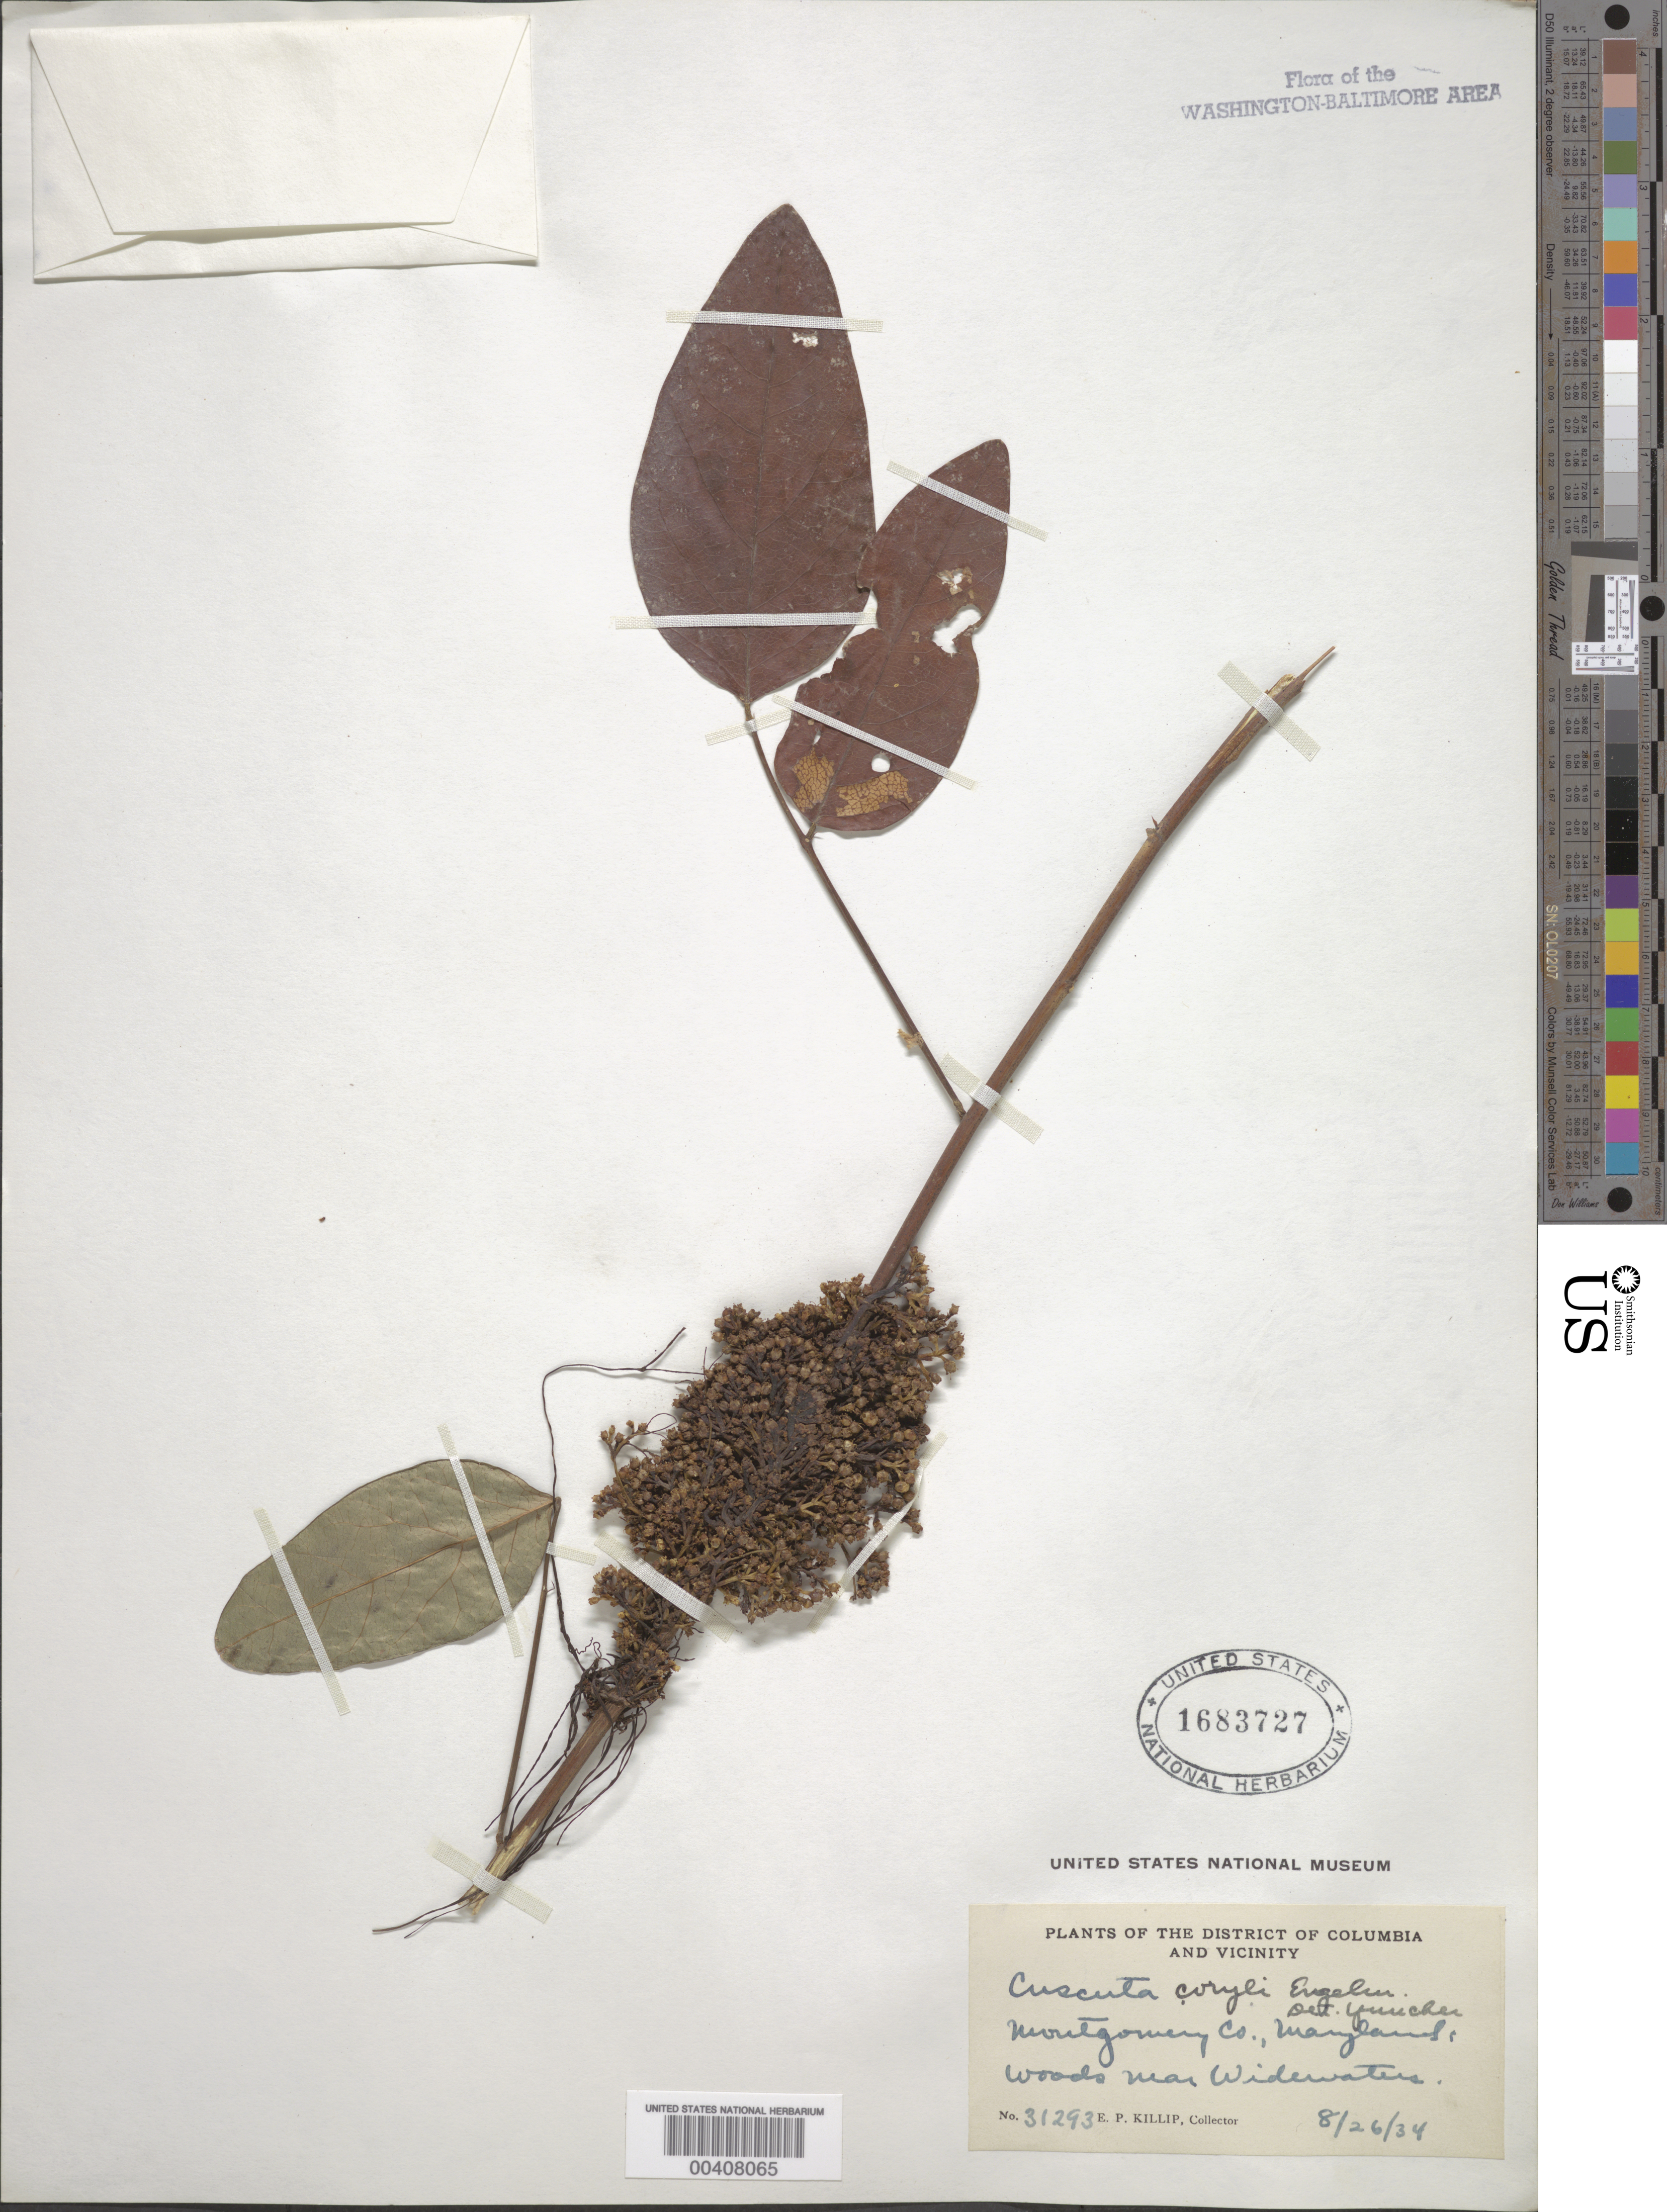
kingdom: Plantae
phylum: Tracheophyta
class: Magnoliopsida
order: Solanales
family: Convolvulaceae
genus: Cuscuta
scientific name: Cuscuta coryli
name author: Engelm.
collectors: E. P. Killip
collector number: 31293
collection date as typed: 26 Aug 1934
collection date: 1934-08-26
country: United States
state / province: Maryland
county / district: Montgomery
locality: Near Widerwater C. & O. Canal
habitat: Woods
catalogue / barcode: US 1683727